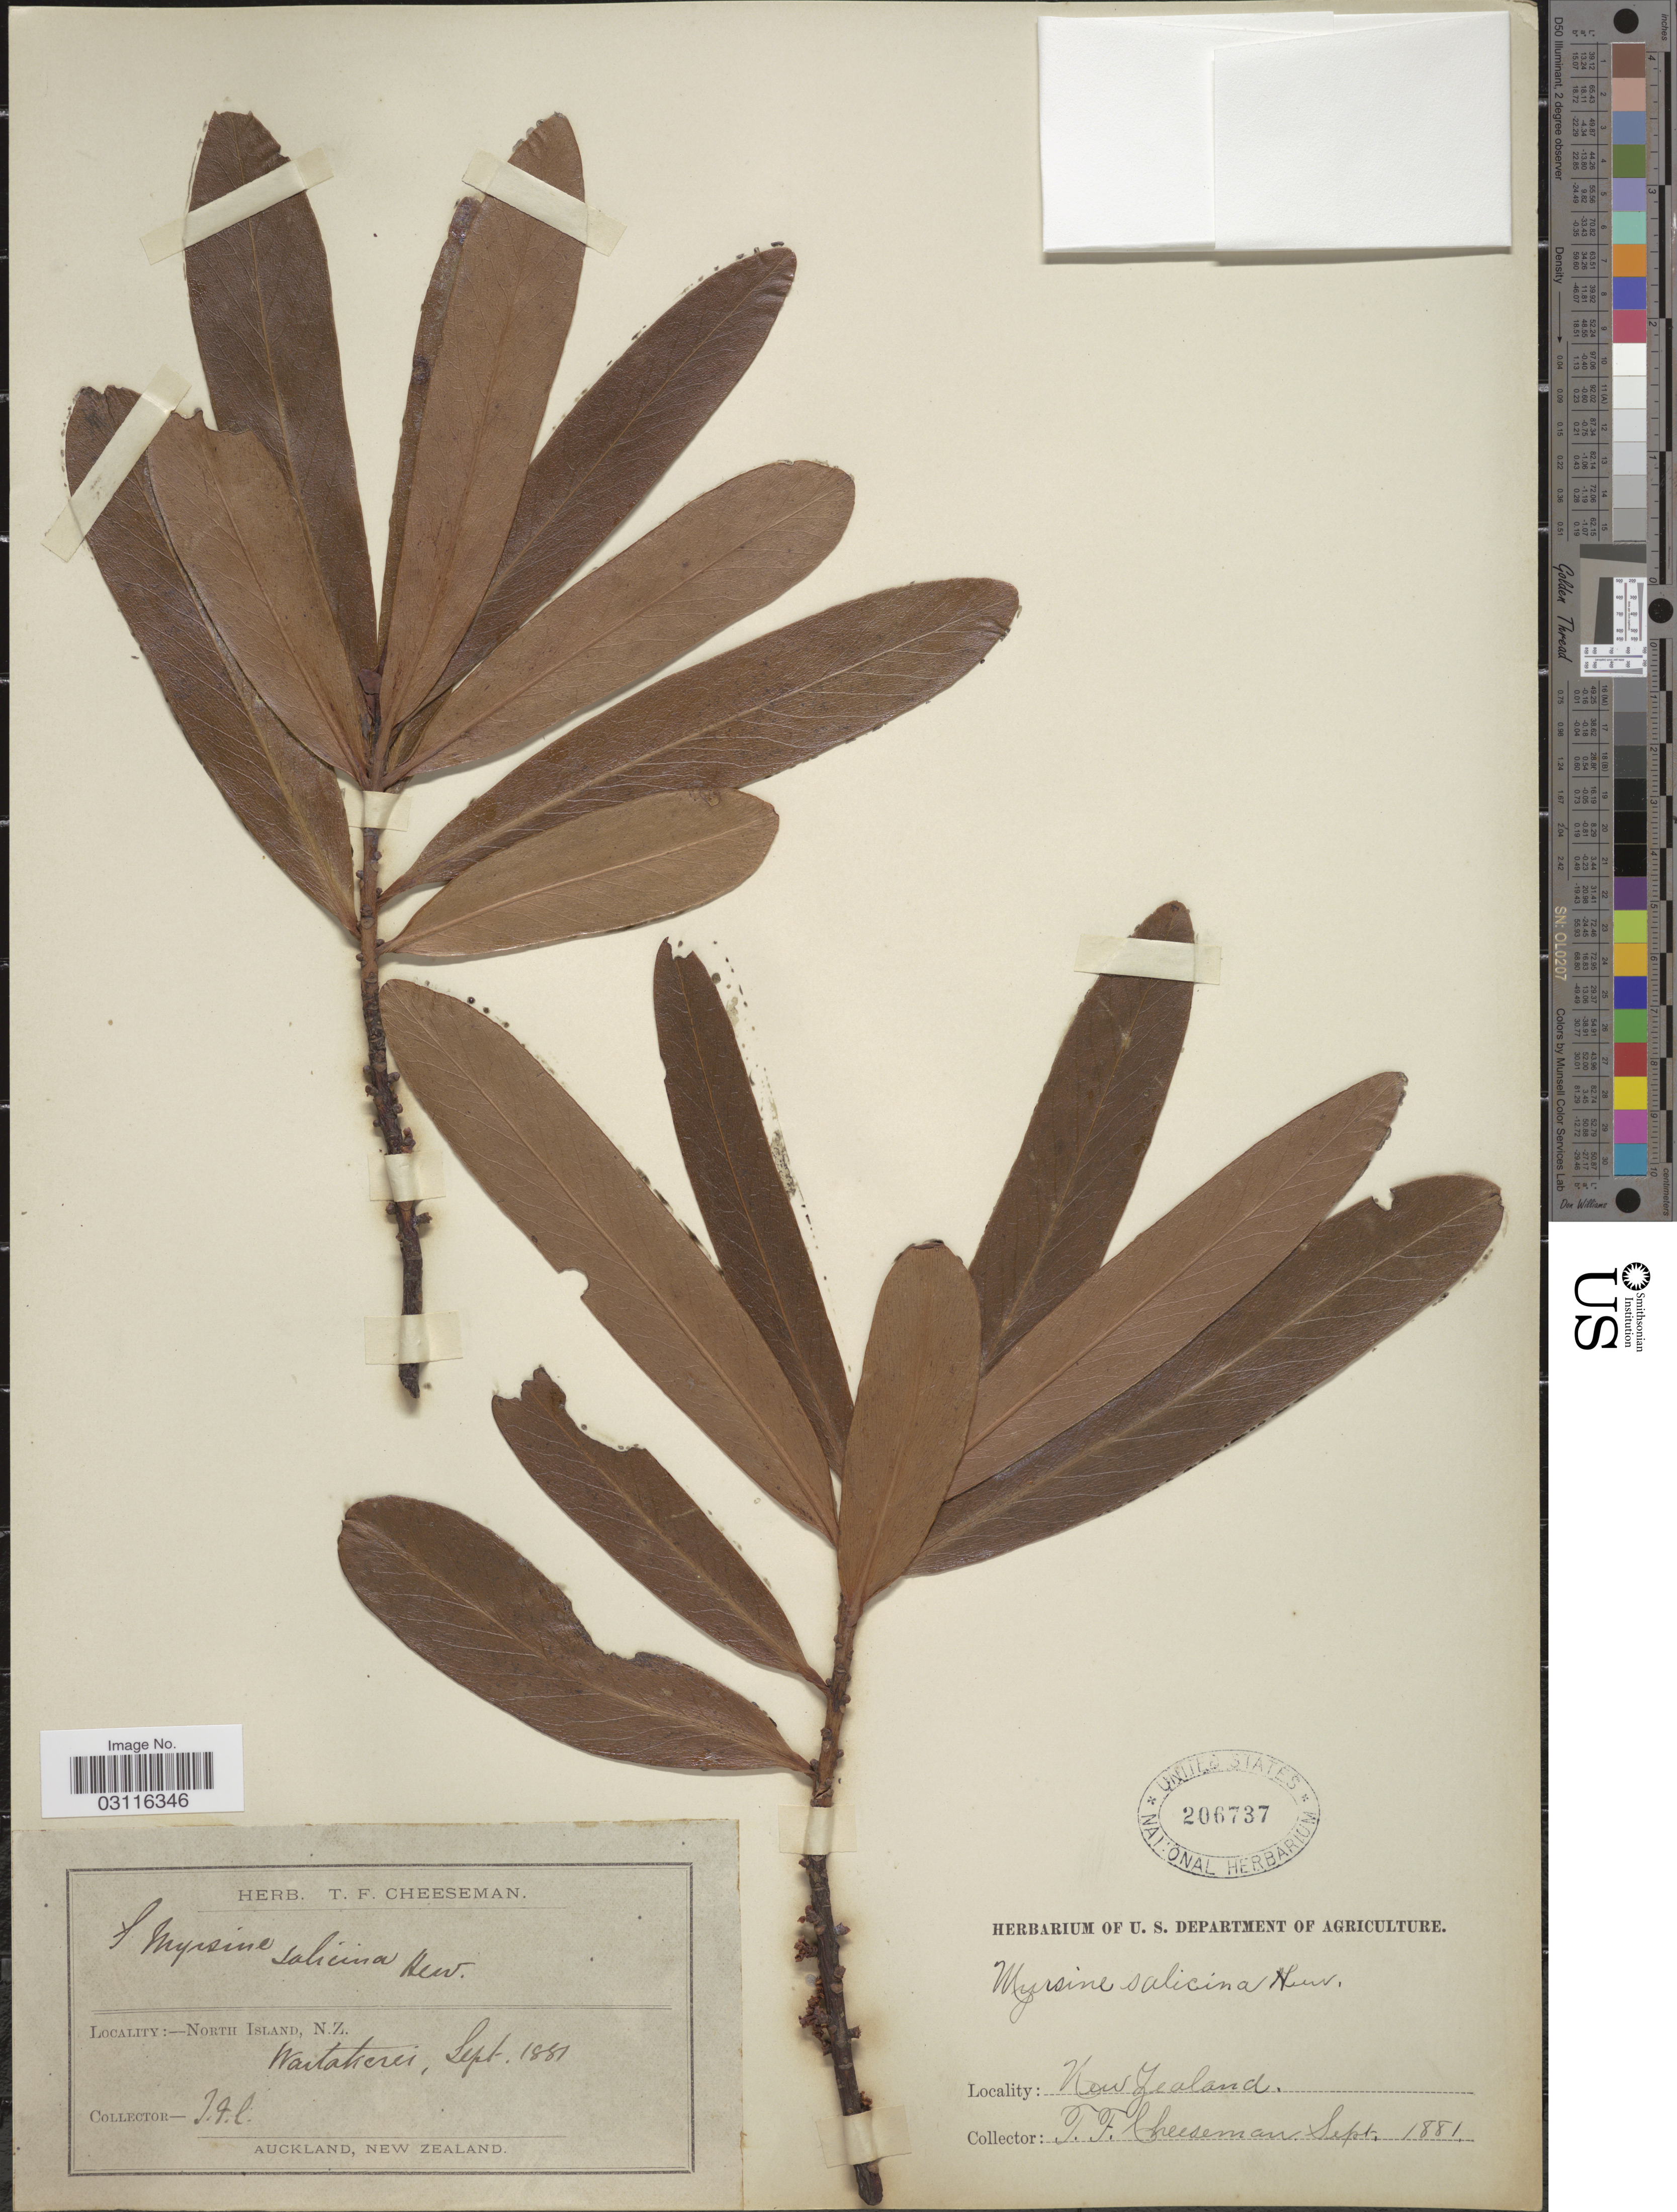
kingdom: Plantae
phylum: Tracheophyta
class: Magnoliopsida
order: Ericales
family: Primulaceae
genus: Suttonia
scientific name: Suttonia salicina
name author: Hook. f.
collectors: T. F. Cheeseman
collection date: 1881-09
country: New Zealand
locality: North Island, N. Z. Waitakerei.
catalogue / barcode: US 206737